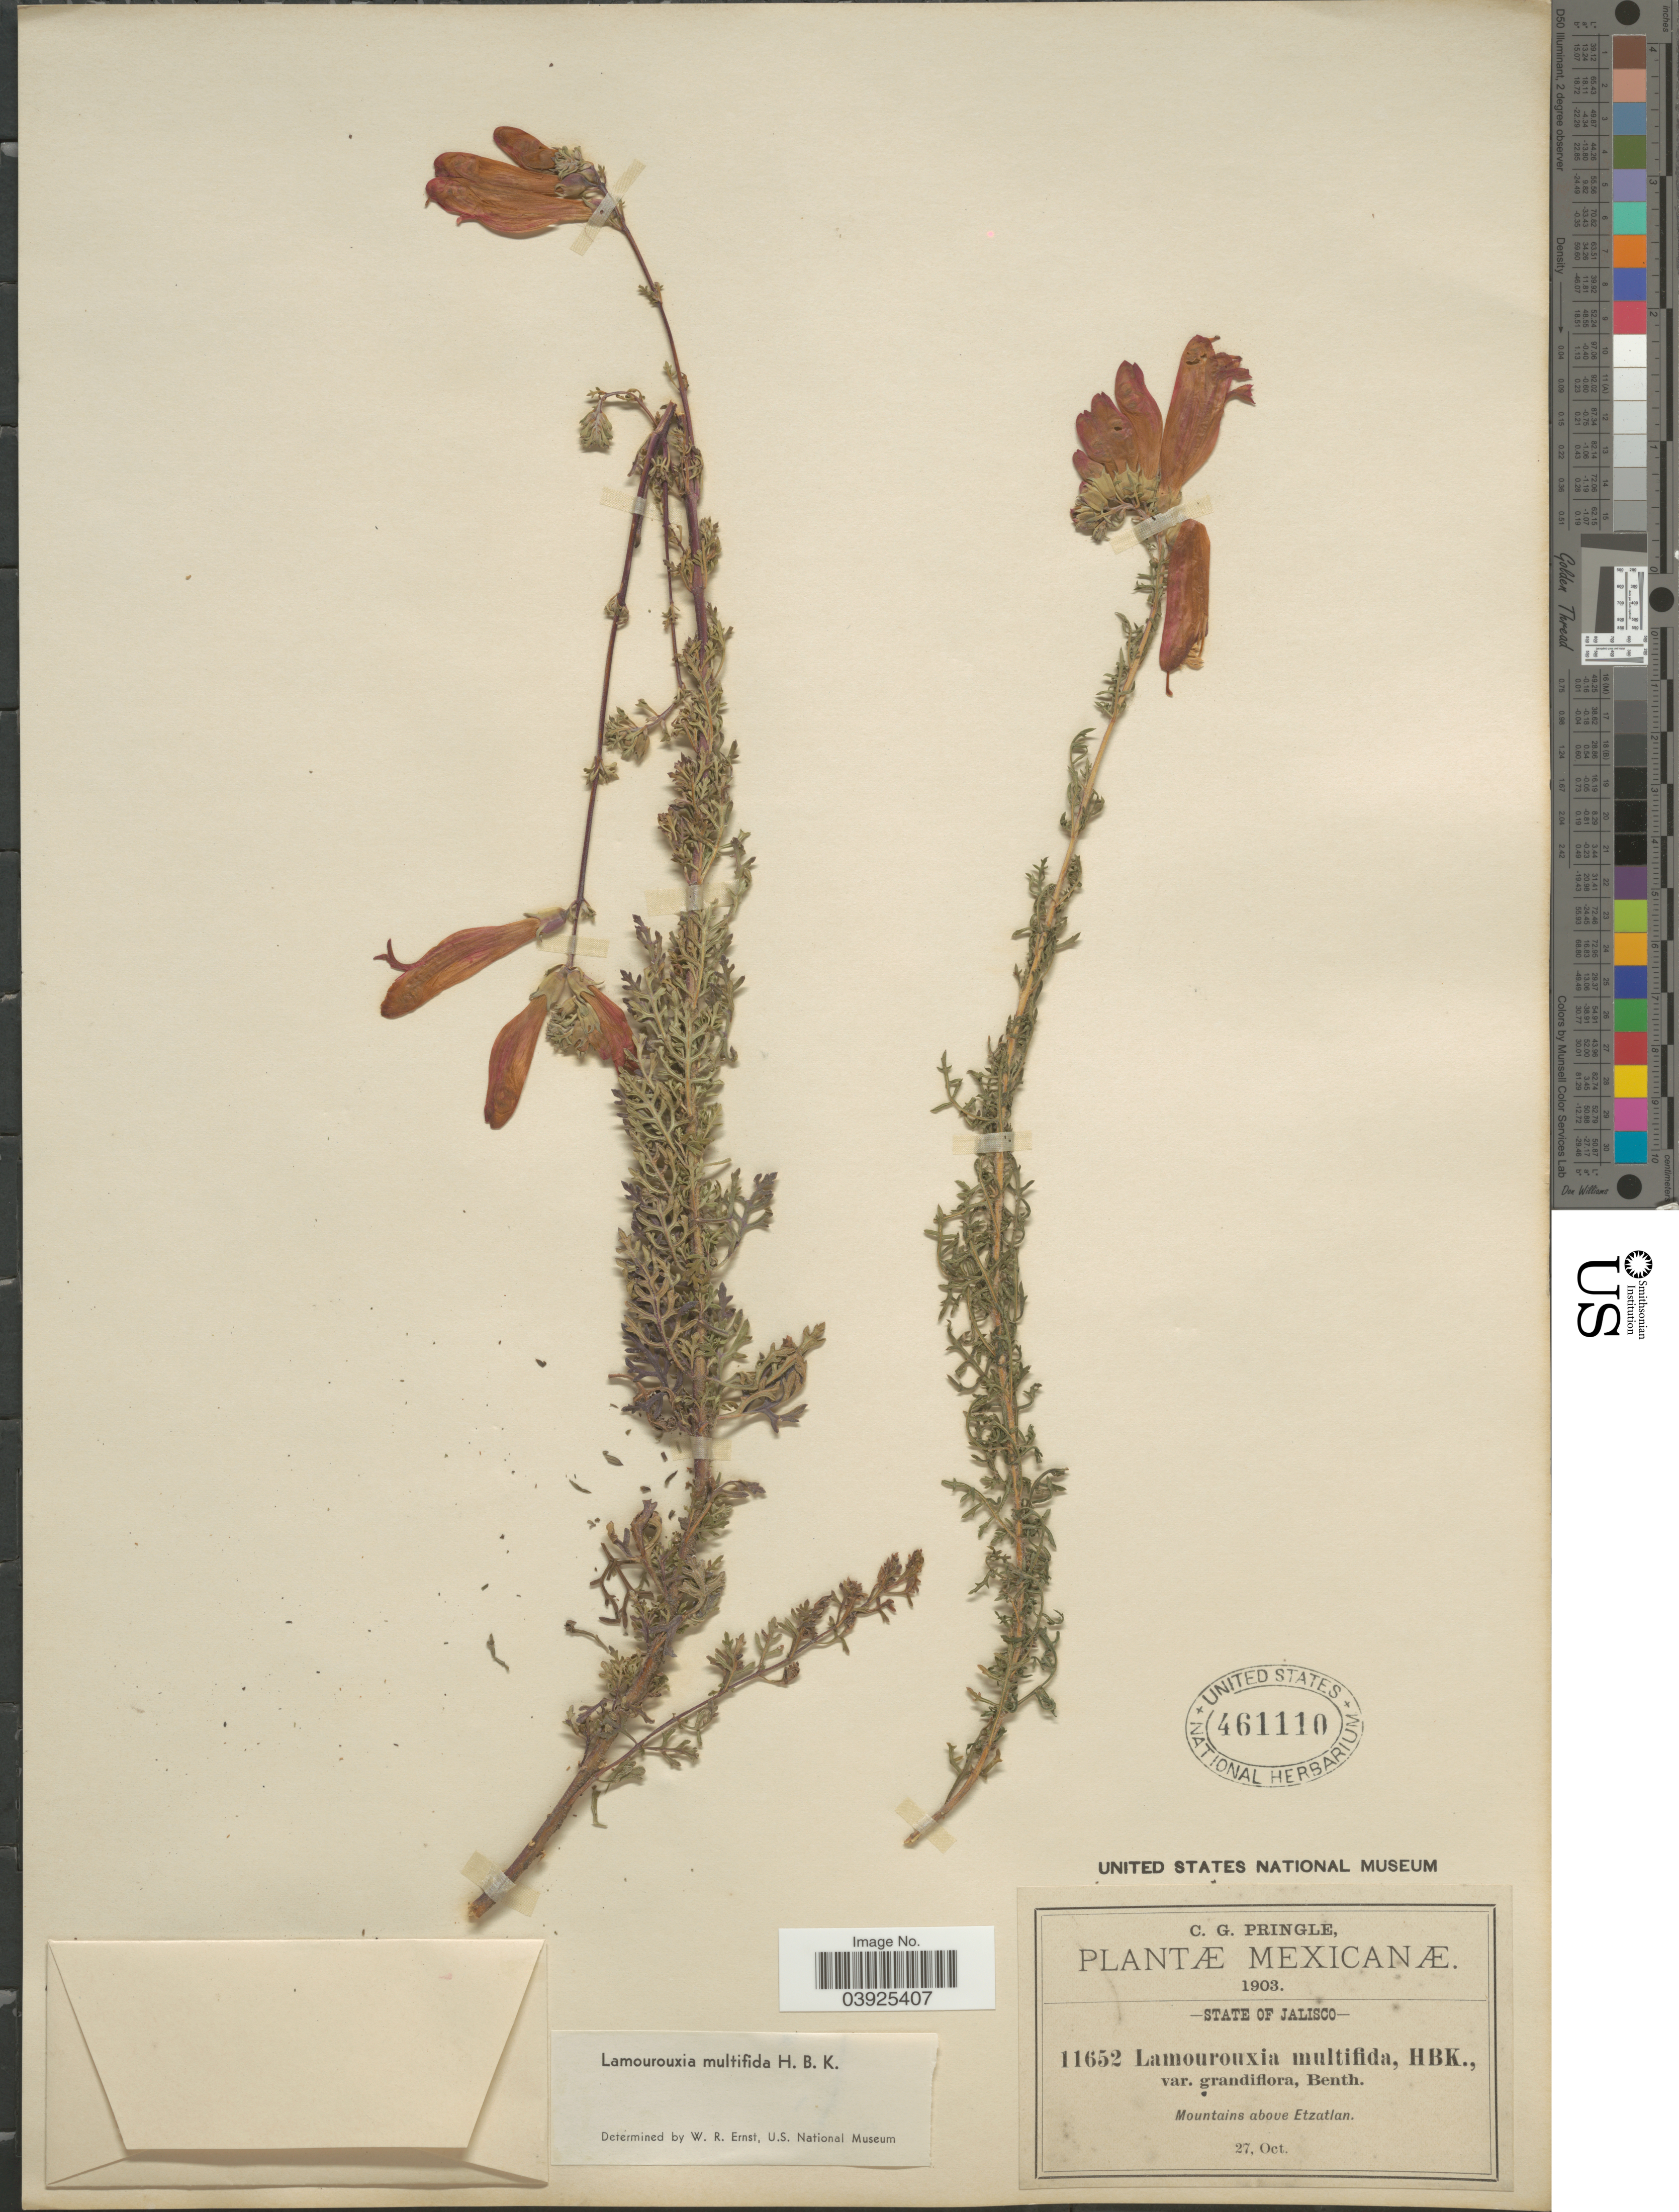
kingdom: Plantae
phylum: Tracheophyta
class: Magnoliopsida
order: Lamiales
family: Orobanchaceae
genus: Lamourouxia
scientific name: Lamourouxia multifida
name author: Kunth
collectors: C. G. Pringle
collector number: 11652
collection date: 1903-10-27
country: Mexico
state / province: Jalisco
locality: Mountains above Etzatlan.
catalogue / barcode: US 461110